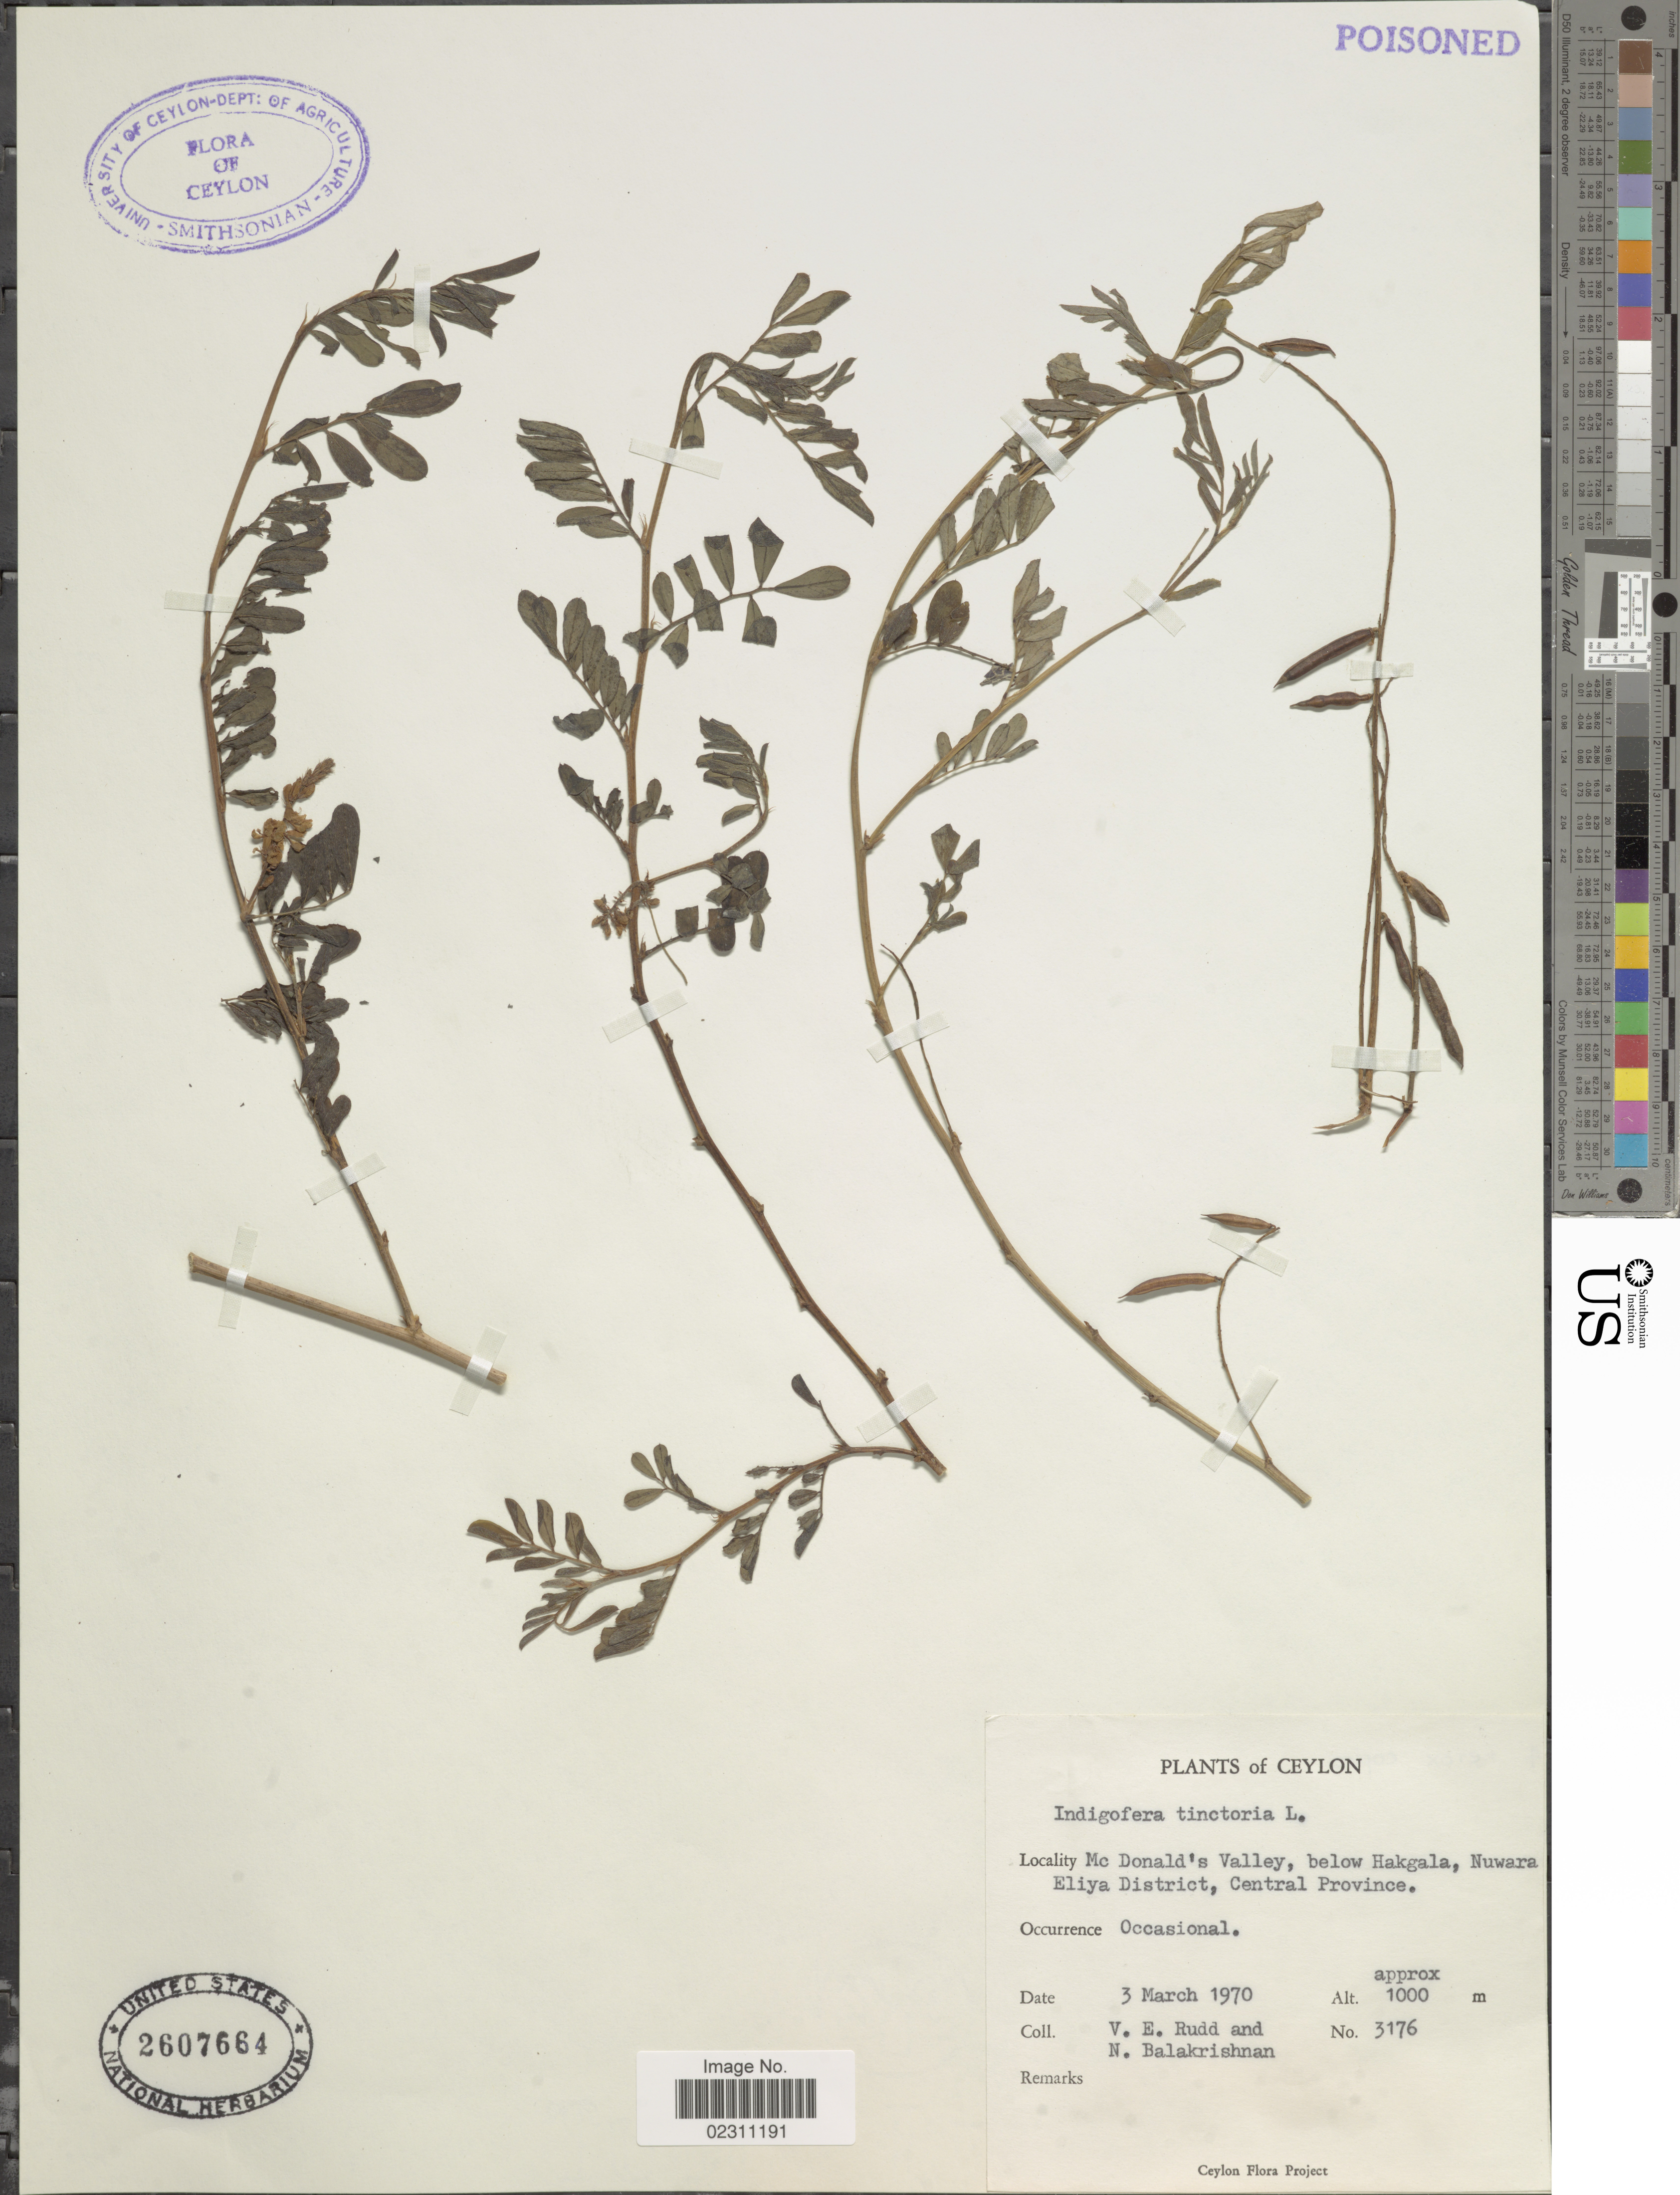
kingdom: Plantae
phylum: Tracheophyta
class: Magnoliopsida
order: Fabales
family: Fabaceae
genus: Indigofera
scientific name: Indigofera tinctoria sensu Naves non L.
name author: Naves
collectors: V. E. Rudd & N. Balakrishnan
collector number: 3176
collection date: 1970-03-03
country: Sri Lanka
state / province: Central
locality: Ceylon. Mc Donald's Valley, below Hakgala, Nuwara Eliya District, Central Province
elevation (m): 1000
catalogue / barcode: US 2607664